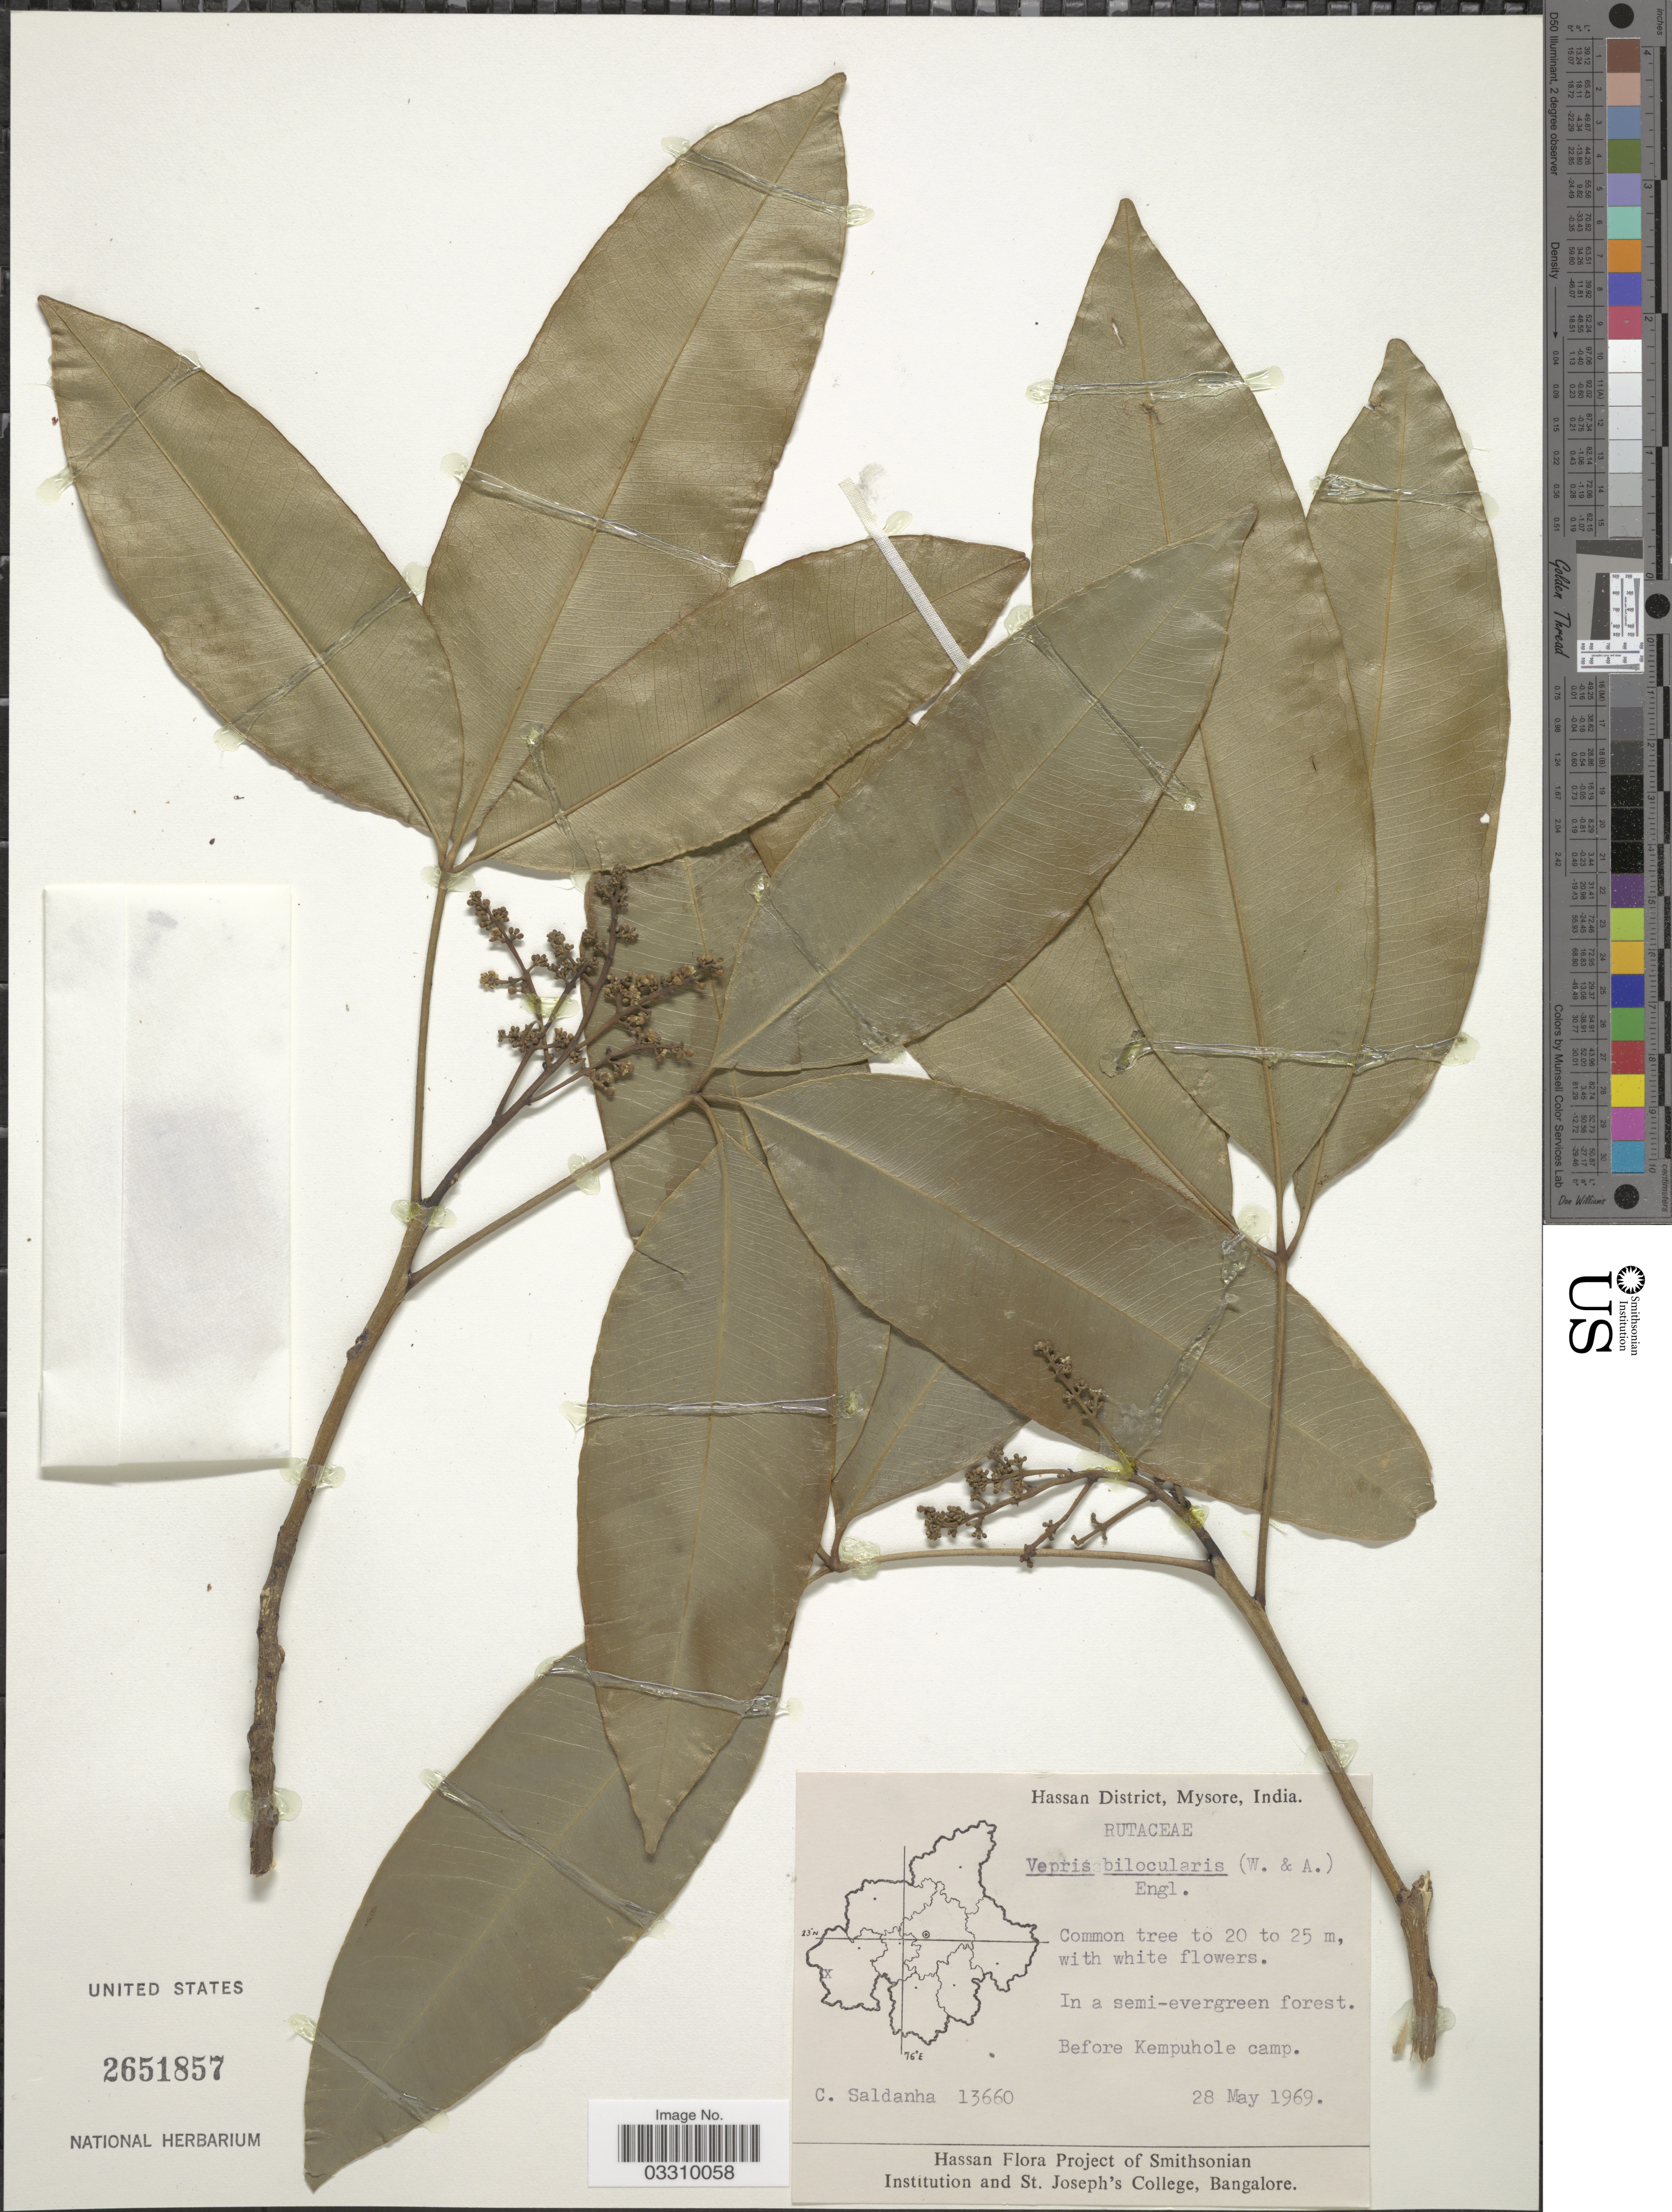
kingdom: Plantae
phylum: Tracheophyta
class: Magnoliopsida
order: Sapindales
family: Rutaceae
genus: Vepris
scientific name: Vepris bilocularis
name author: Engl.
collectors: C. Saldanha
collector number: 13660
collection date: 1969-05-28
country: India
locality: Hassan District, Mysore. Before Kempuhole camp.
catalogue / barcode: US 2651857